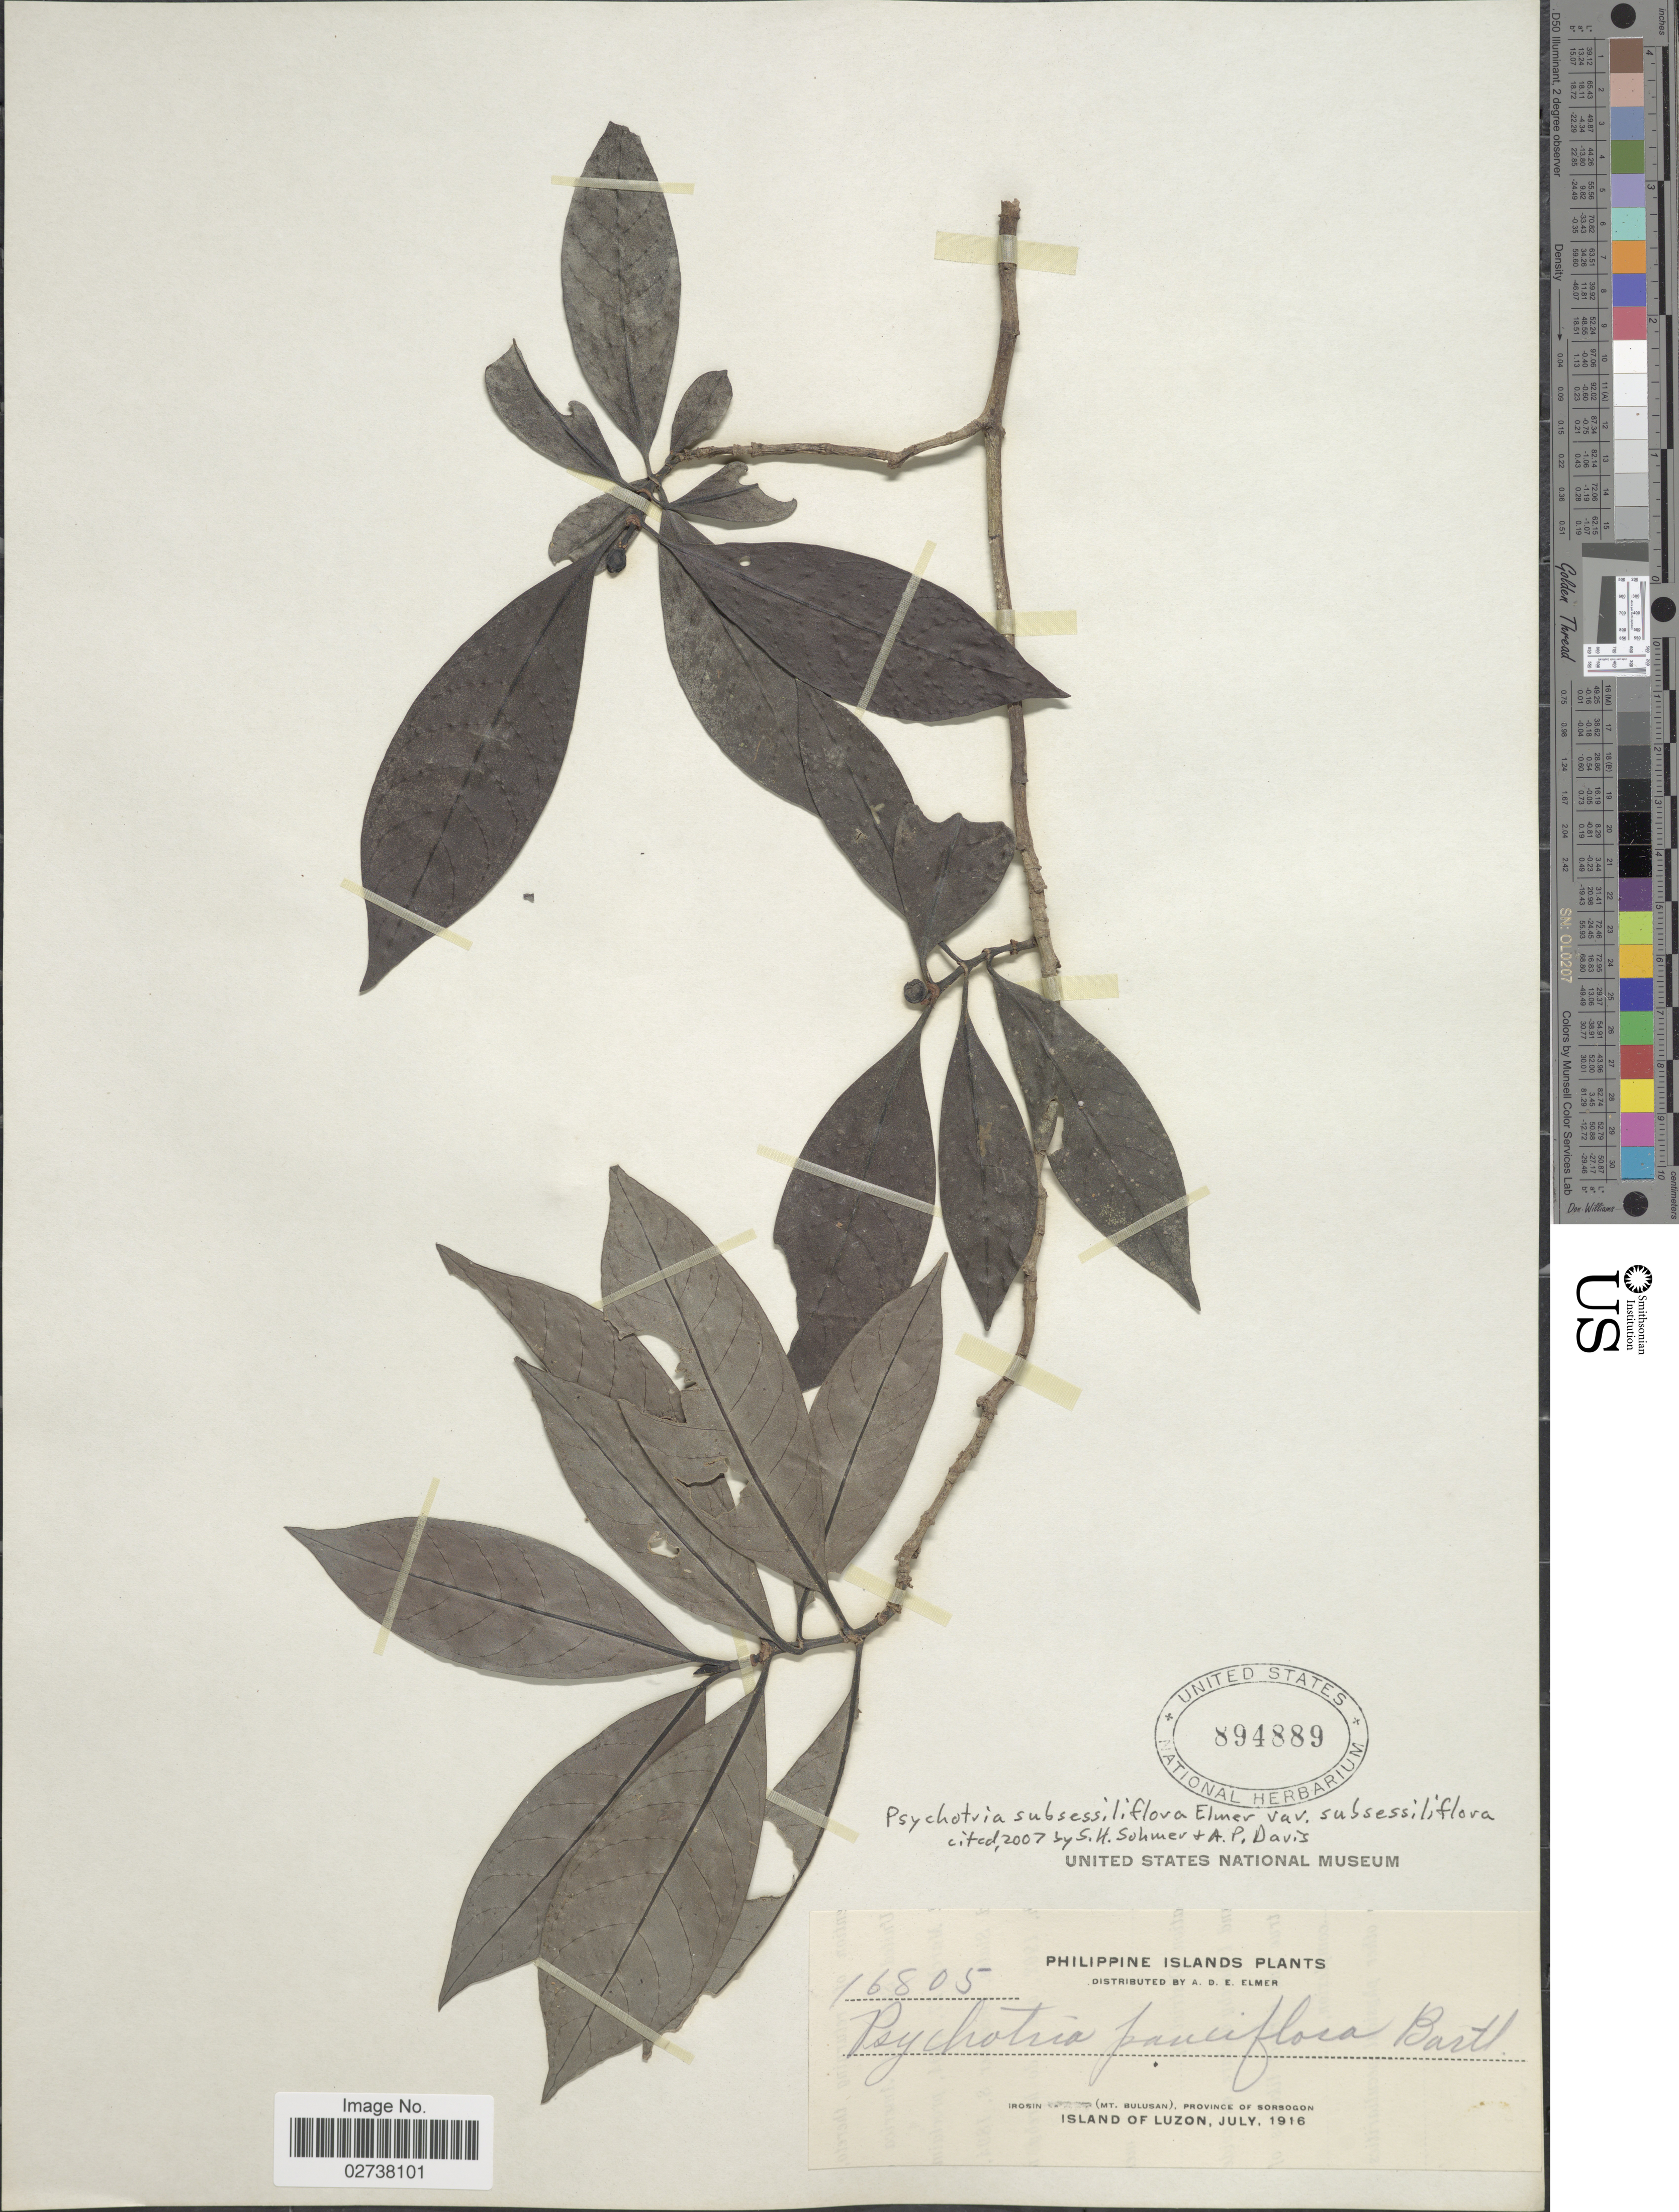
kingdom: Plantae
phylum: Tracheophyta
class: Magnoliopsida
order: Gentianales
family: Rubiaceae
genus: Psychotria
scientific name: Psychotria subsessiliflora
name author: Elmer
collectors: A. D. E. Elmer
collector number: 16805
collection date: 1916-07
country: Philippines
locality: Philippine Islands, Irosin (Mt. Bulusan), Province of Sorsogon, Island of Luzon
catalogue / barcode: US 894889